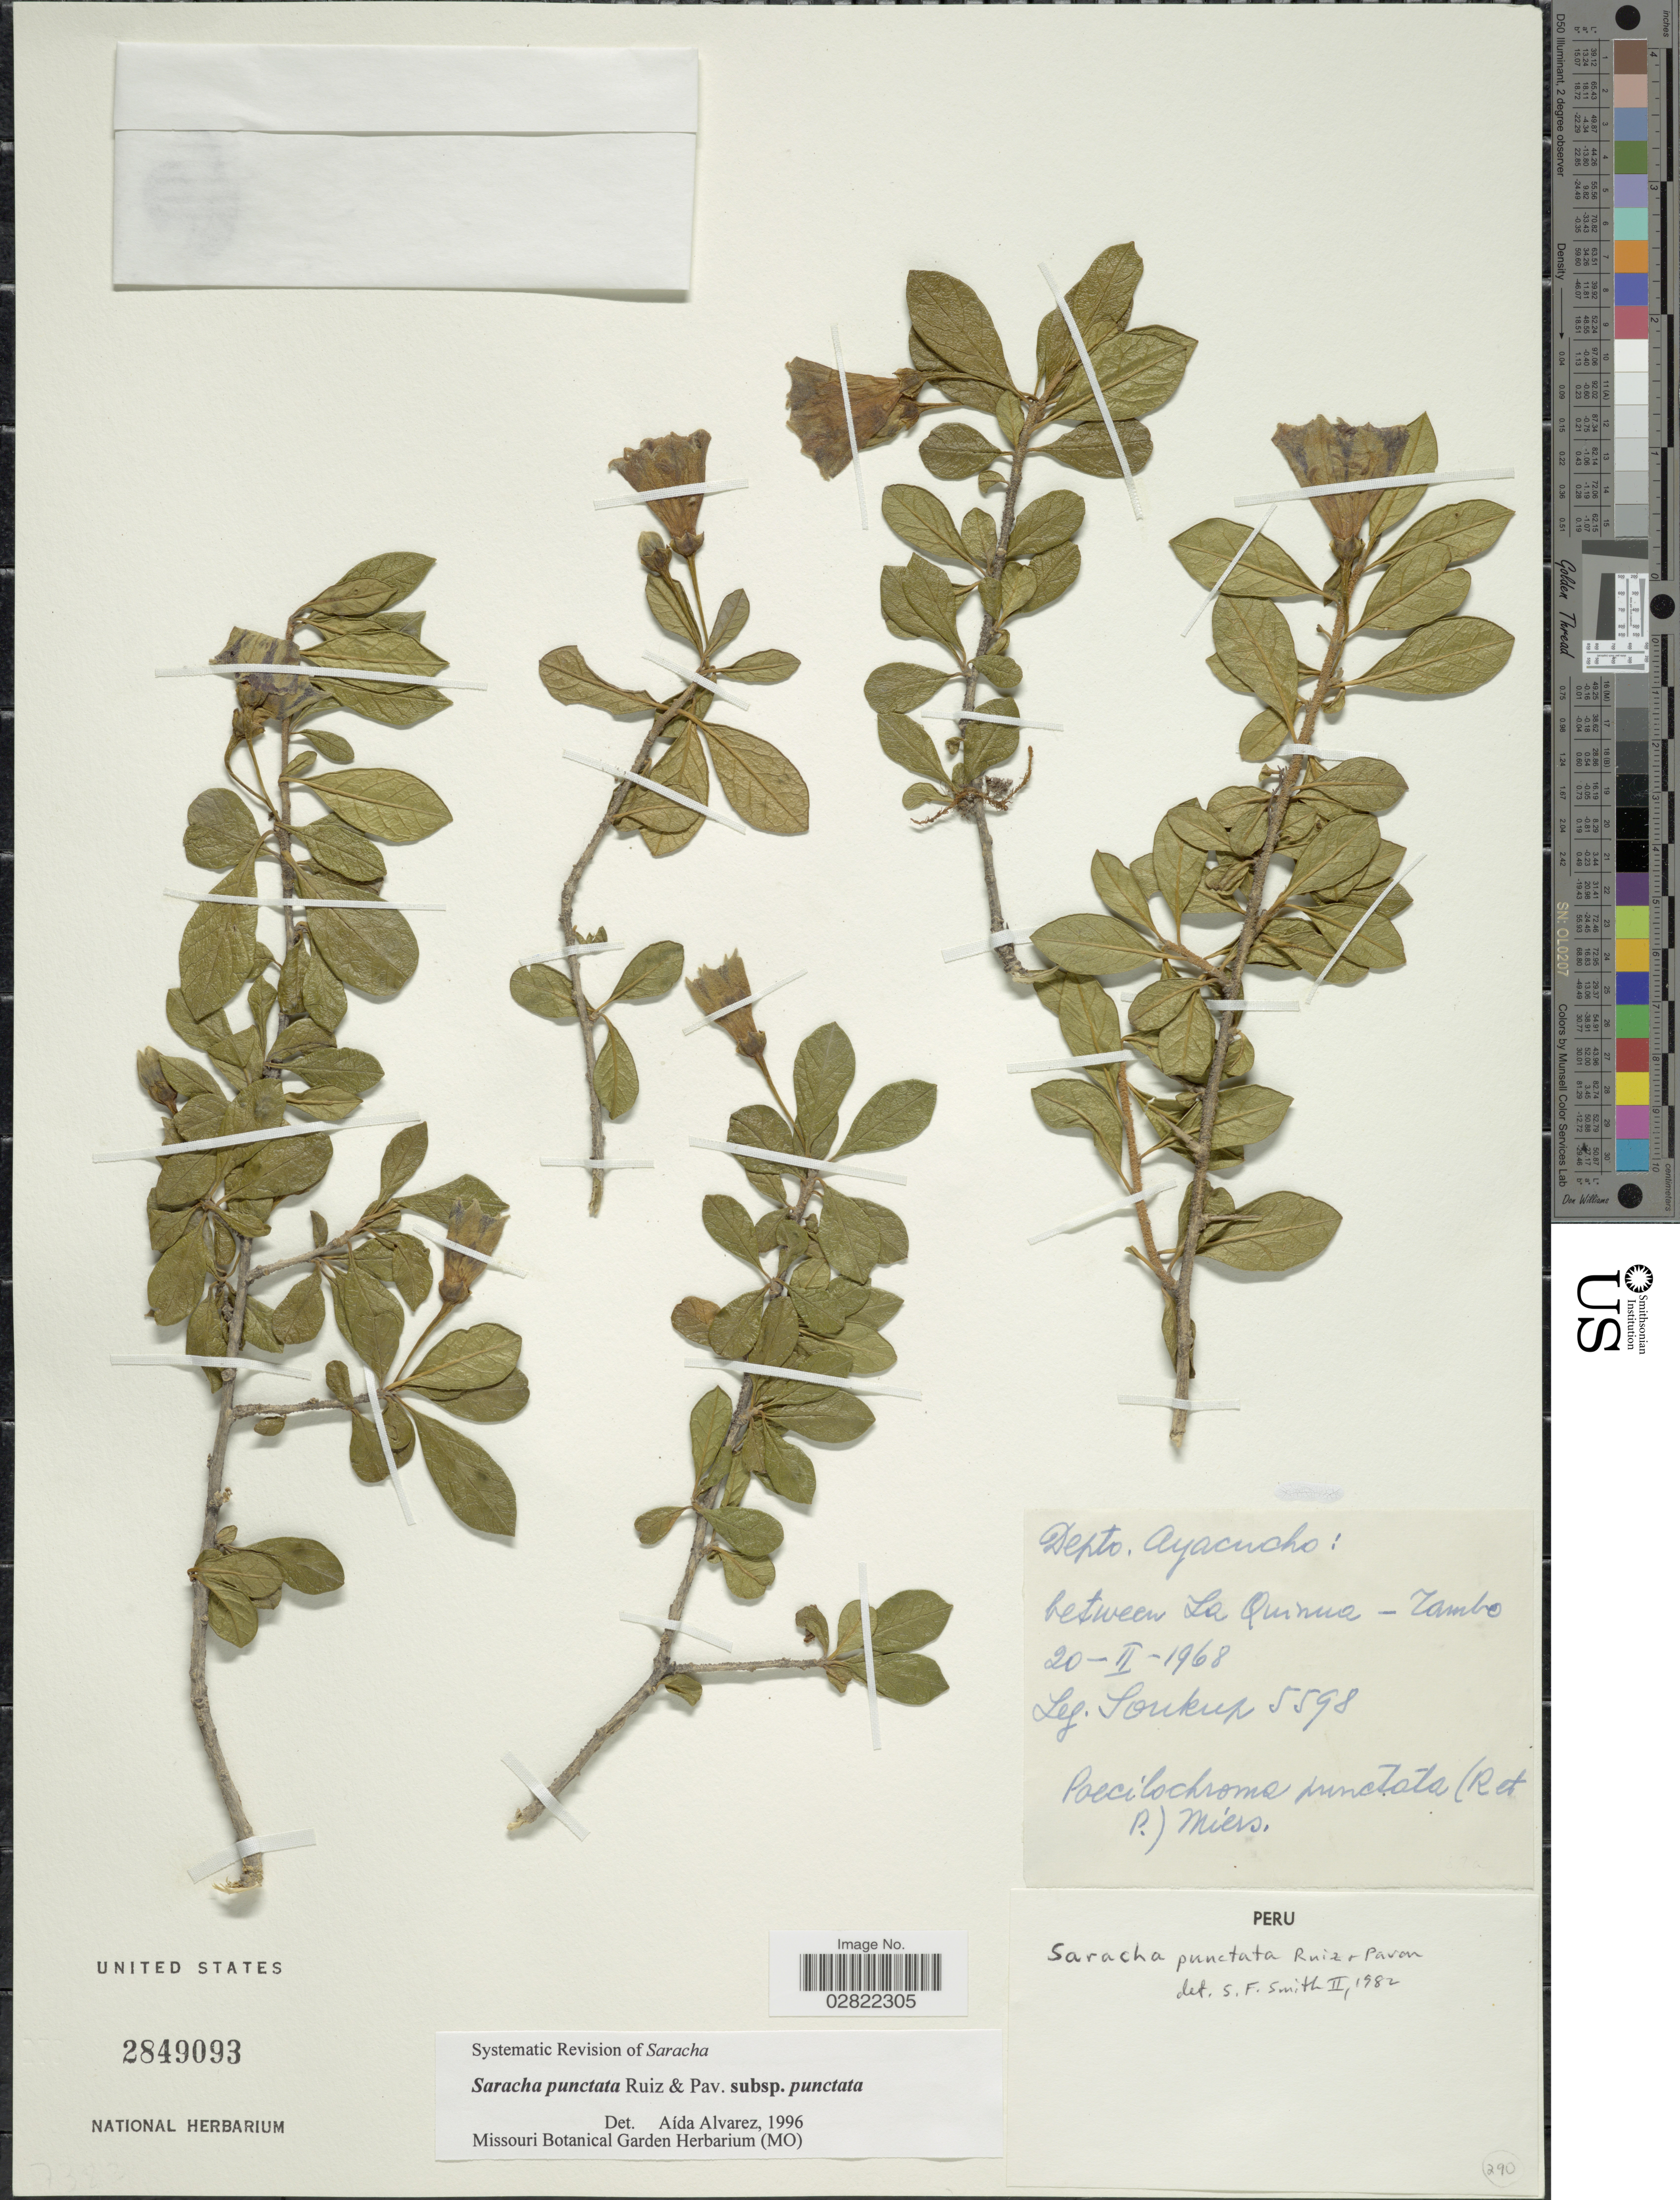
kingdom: Plantae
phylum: Tracheophyta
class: Magnoliopsida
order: Solanales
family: Solanaceae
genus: Saracha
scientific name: Saracha punctata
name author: Ruiz & Pav.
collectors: -- Soukup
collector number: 5598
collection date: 1968-02-20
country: Peru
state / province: Ayacucho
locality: Depto. Ayacucho: between la Quinua - Tambo.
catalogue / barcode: US 2849093